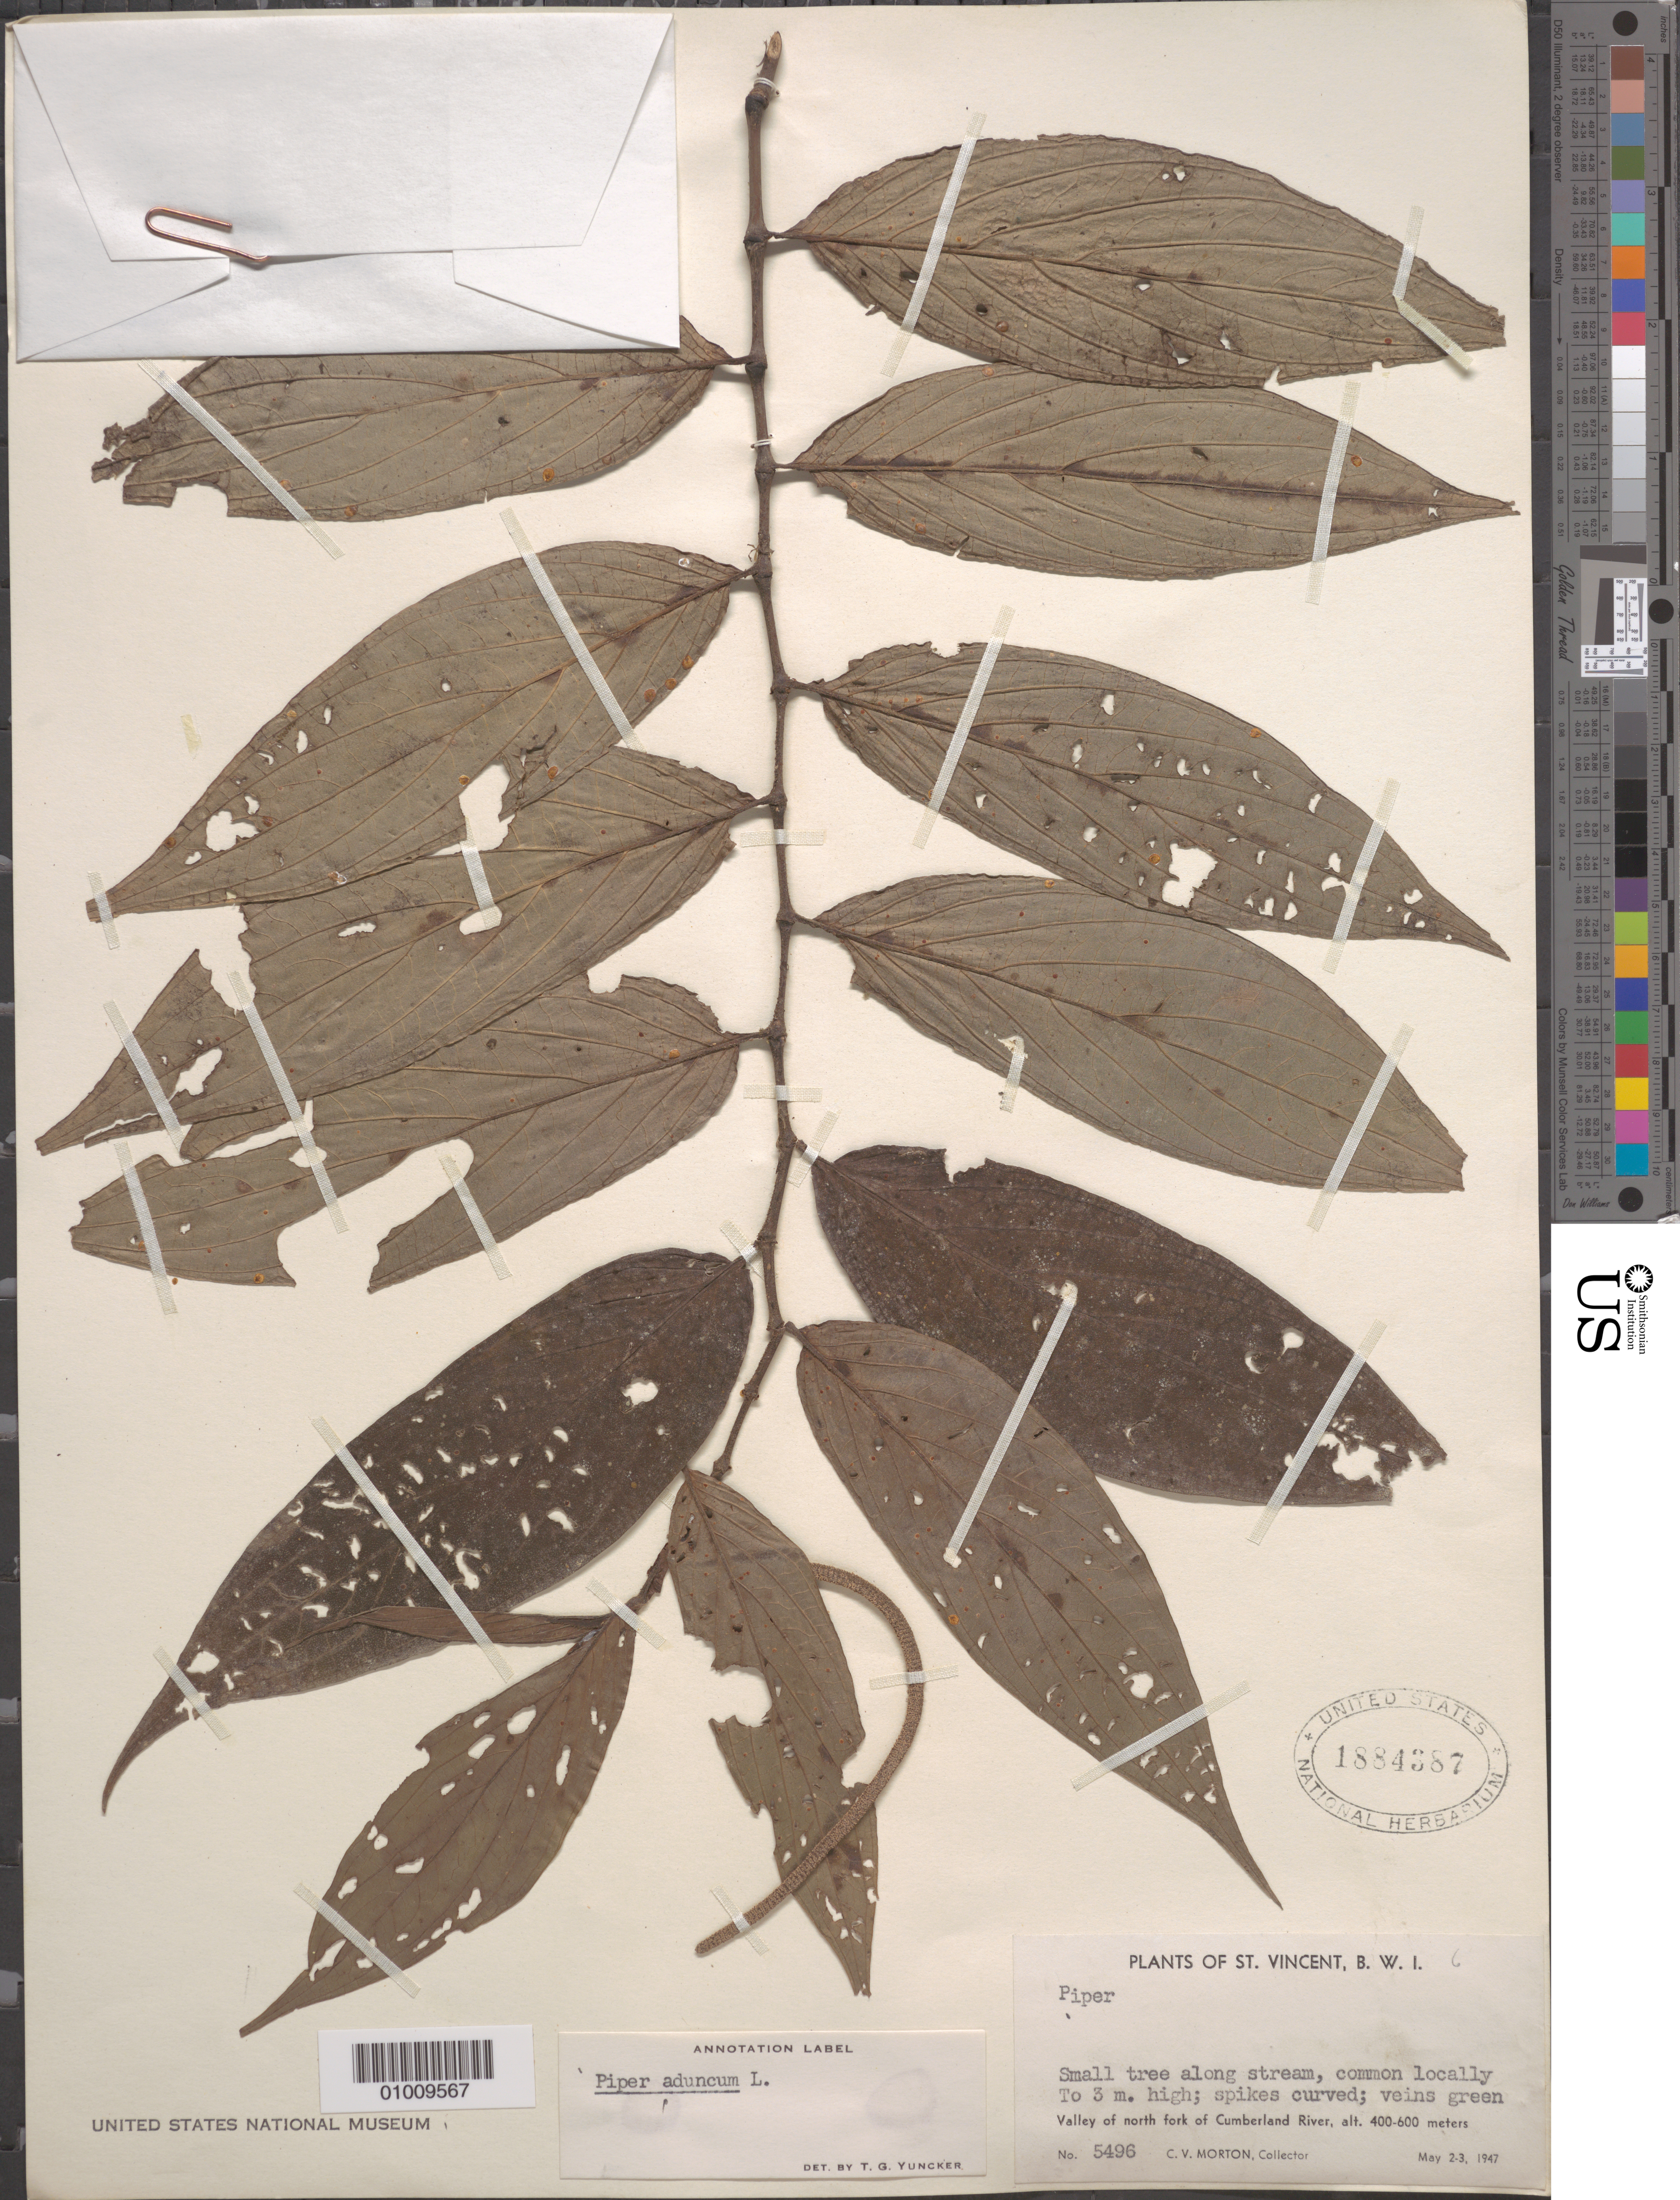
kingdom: Plantae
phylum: Tracheophyta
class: Magnoliopsida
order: Piperales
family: Piperaceae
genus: Piper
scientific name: Piper aduncum var. aduncum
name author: L.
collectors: C. V. Morton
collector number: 5496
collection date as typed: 02 May 1947 to 03 May 1947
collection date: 1947-05-02/1947-05-03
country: St. Vincent - Grenadines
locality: Valley of N fork of Cumberland River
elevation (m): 400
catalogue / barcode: US 1884387